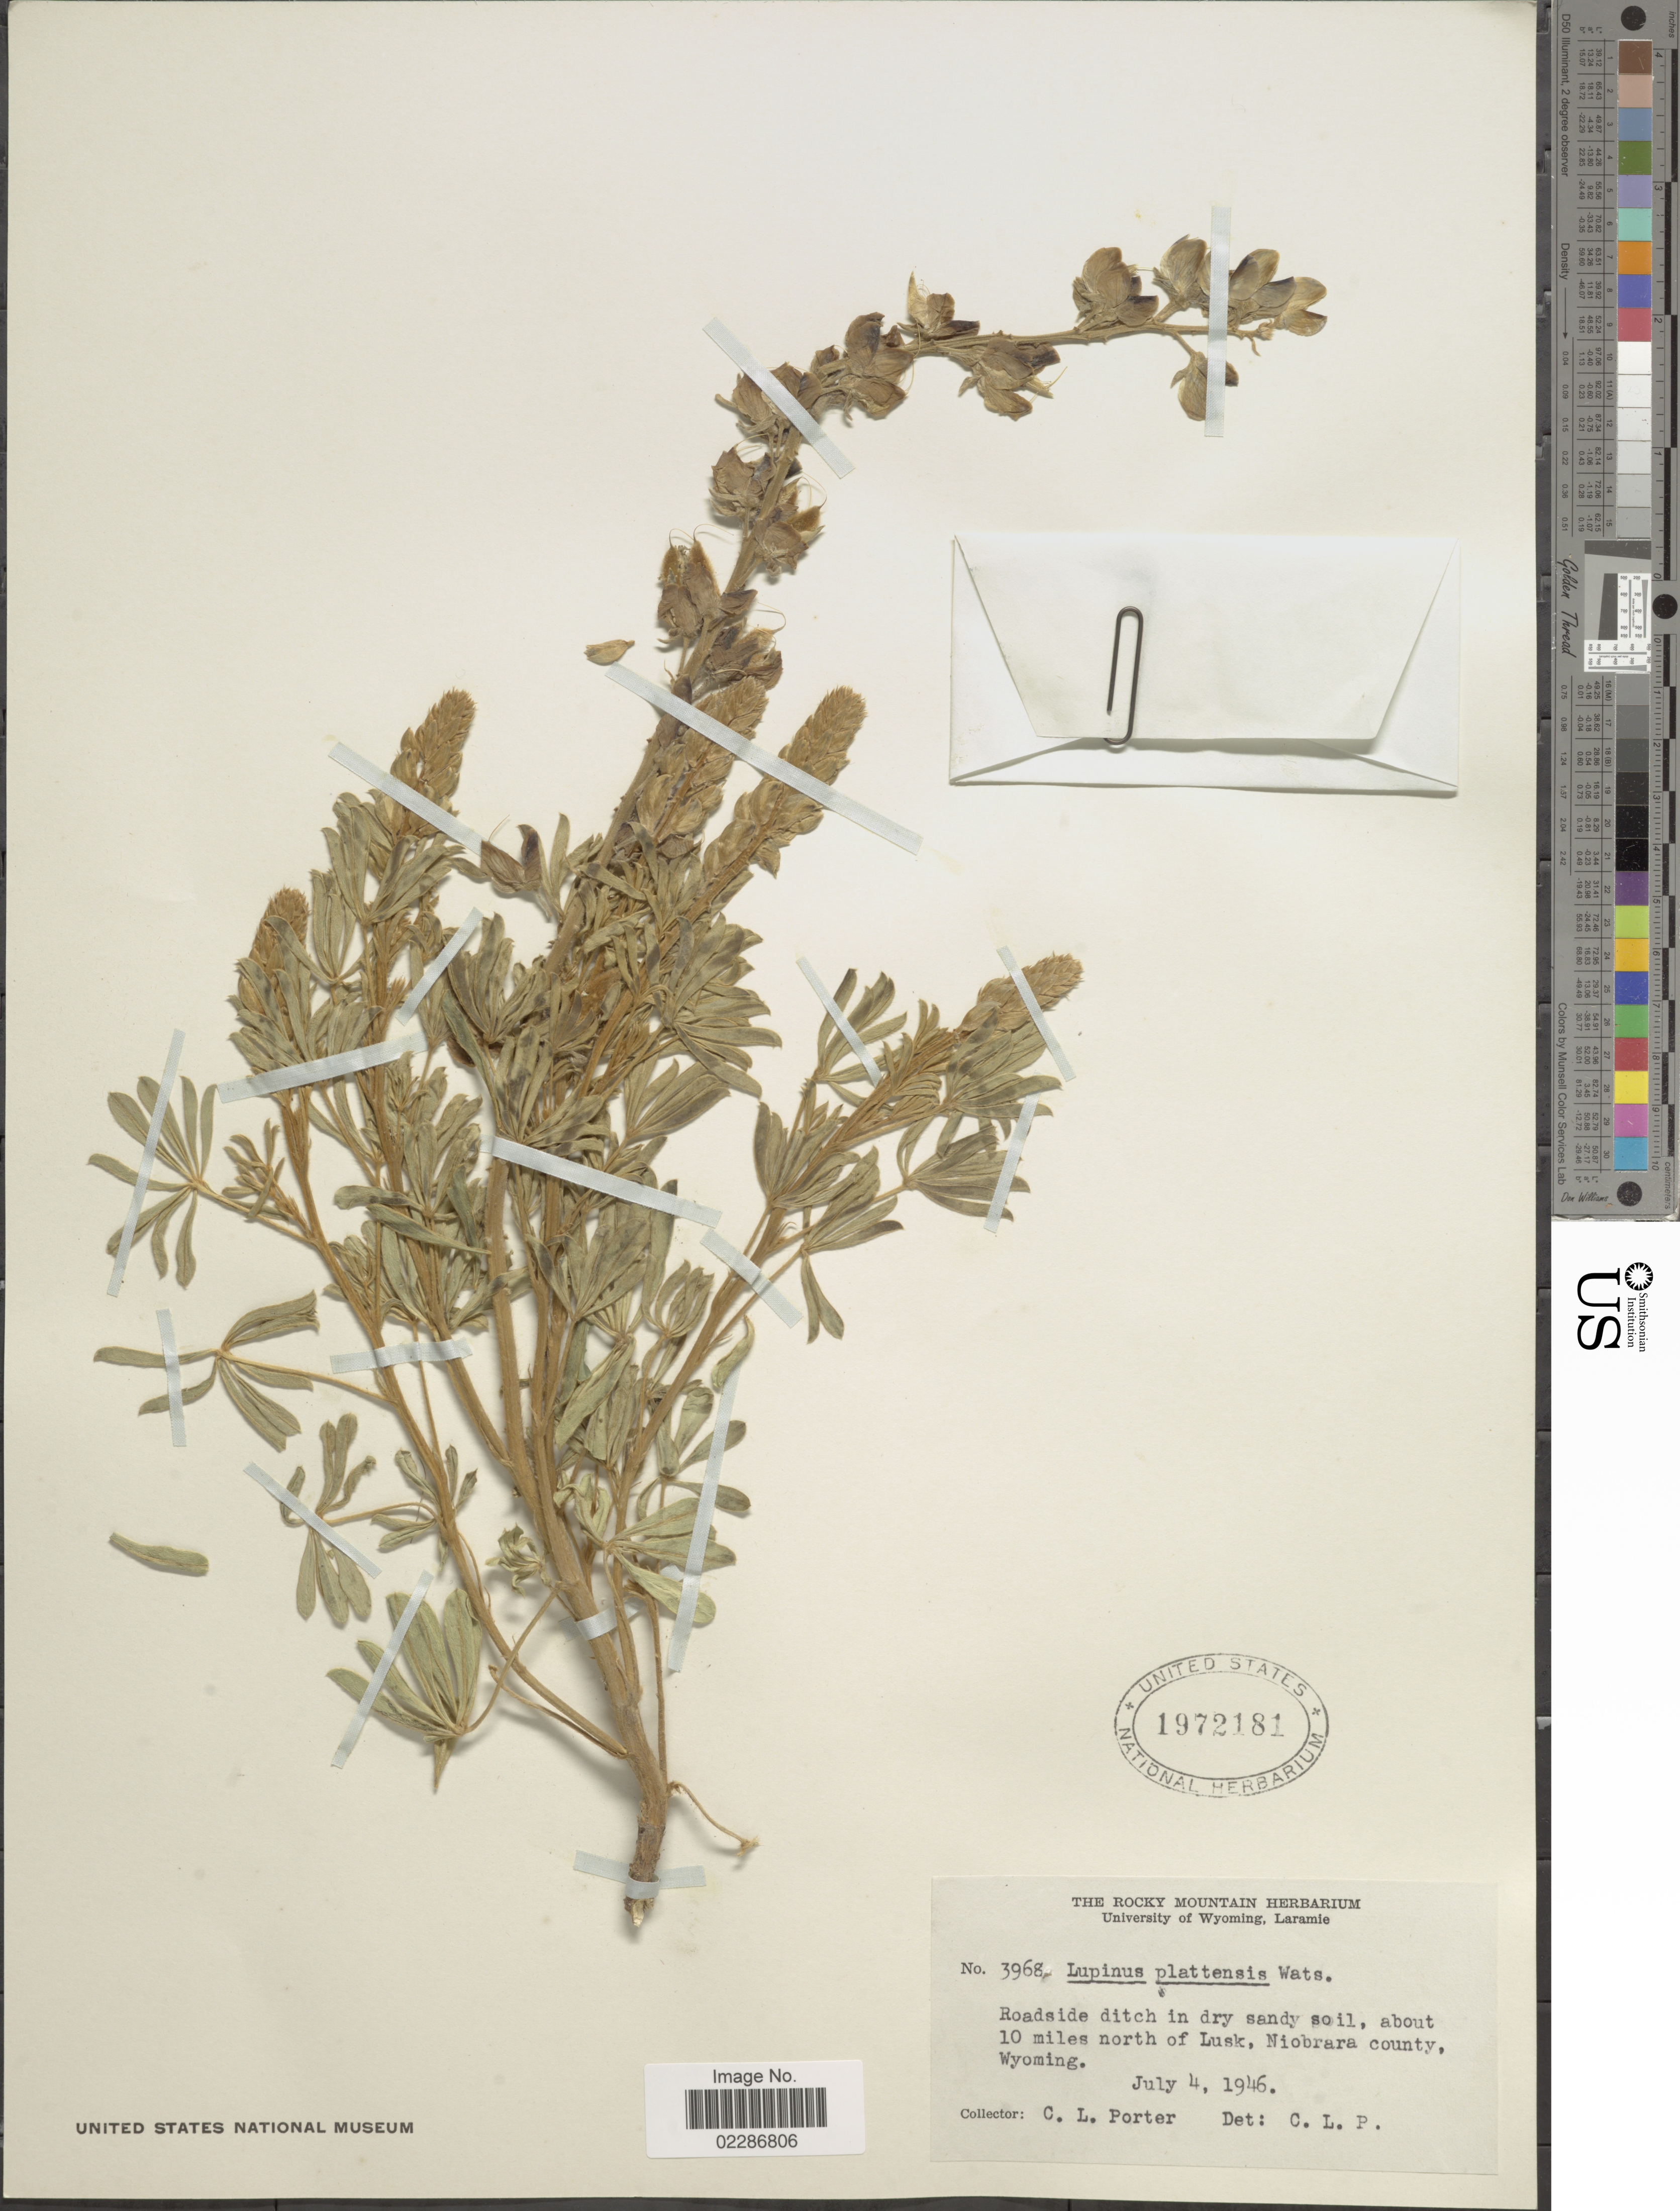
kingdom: Plantae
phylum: Tracheophyta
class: Magnoliopsida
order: Fabales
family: Fabaceae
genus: Lupinus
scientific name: Lupinus plattensis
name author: S. Watson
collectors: C. L. Porter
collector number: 3968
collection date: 1946-07-04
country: United States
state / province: Wyoming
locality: Roadside ditch in dry sandy soil, about 10 miles nkrth of Lusk, Niobrara county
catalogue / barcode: US 1972181